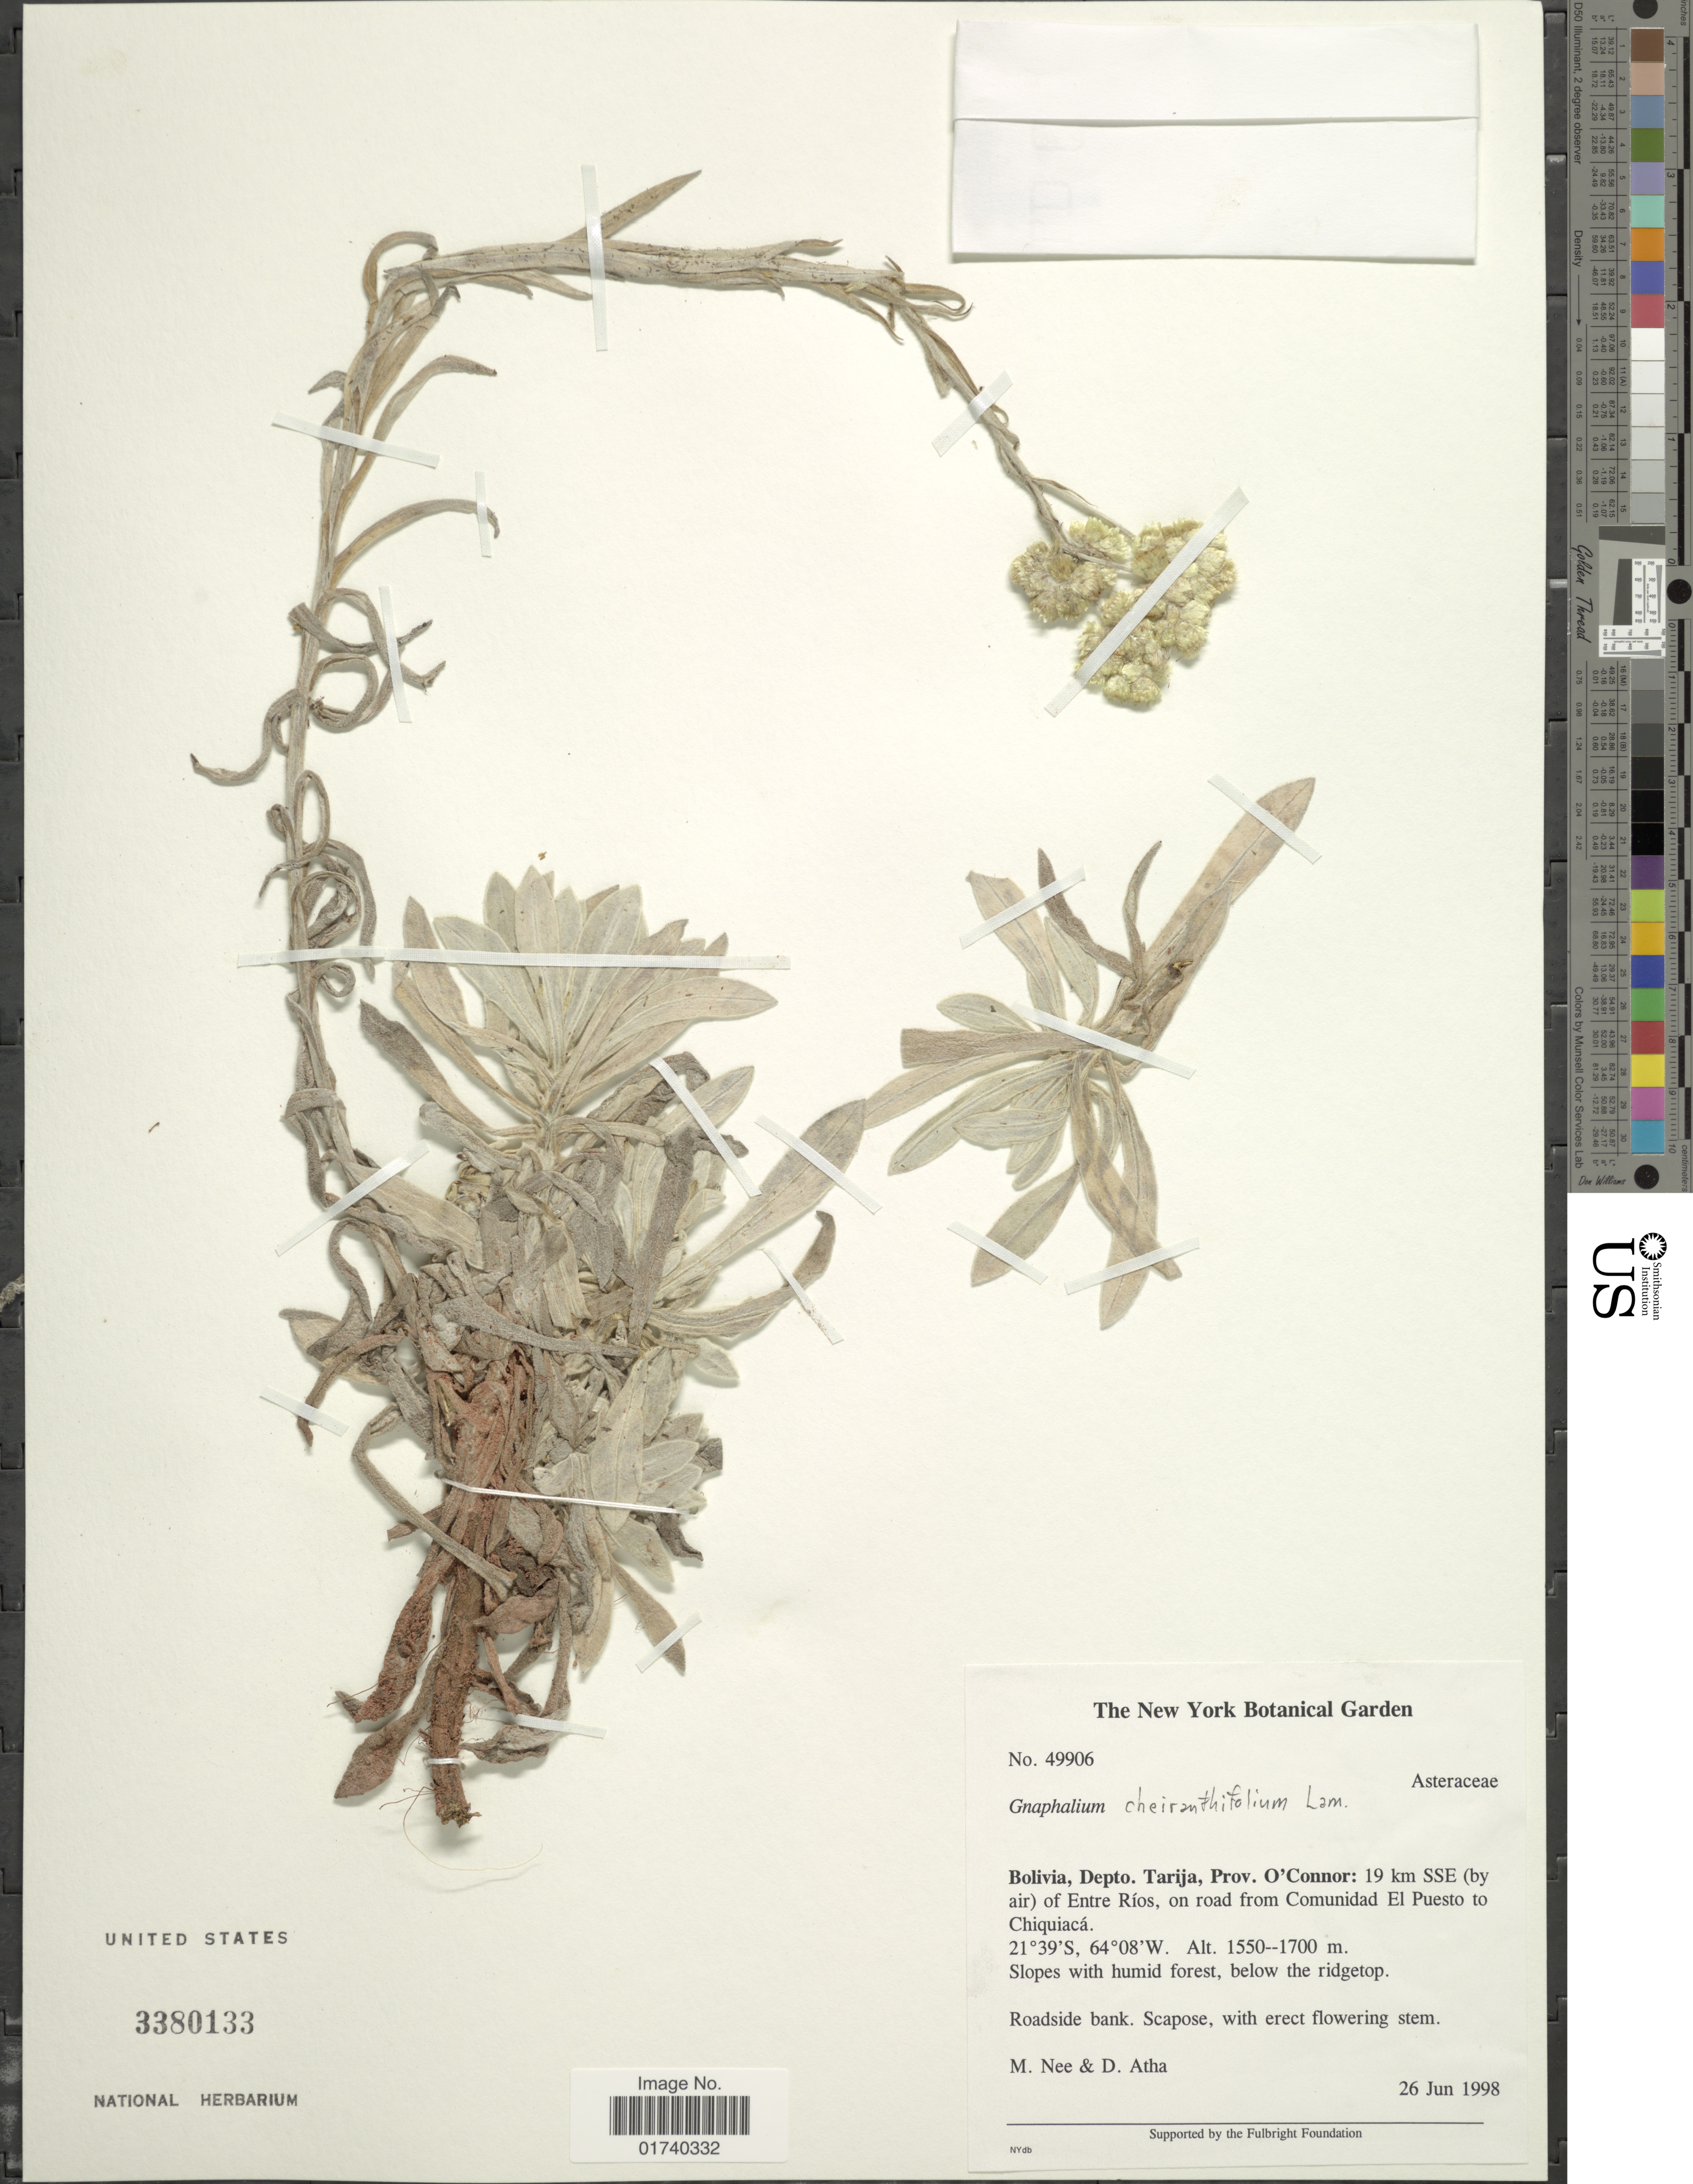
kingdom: Plantae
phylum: Tracheophyta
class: Magnoliopsida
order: Asterales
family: Asteraceae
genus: Pseudognaphalium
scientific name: Pseudognaphalium cheiranthifolium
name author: (Lam.) Hilliard & B.L. Burtt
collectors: M. Nee & D. Atha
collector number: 49906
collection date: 1998-06-26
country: Bolivia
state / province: Tarija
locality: Depto. Tarija, Prov. O'Connor: 19 km SSE ( by air ) of Entre Rios, on road from Comunidad El Puesto to Chiquiaca.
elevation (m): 1550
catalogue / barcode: US 3380133